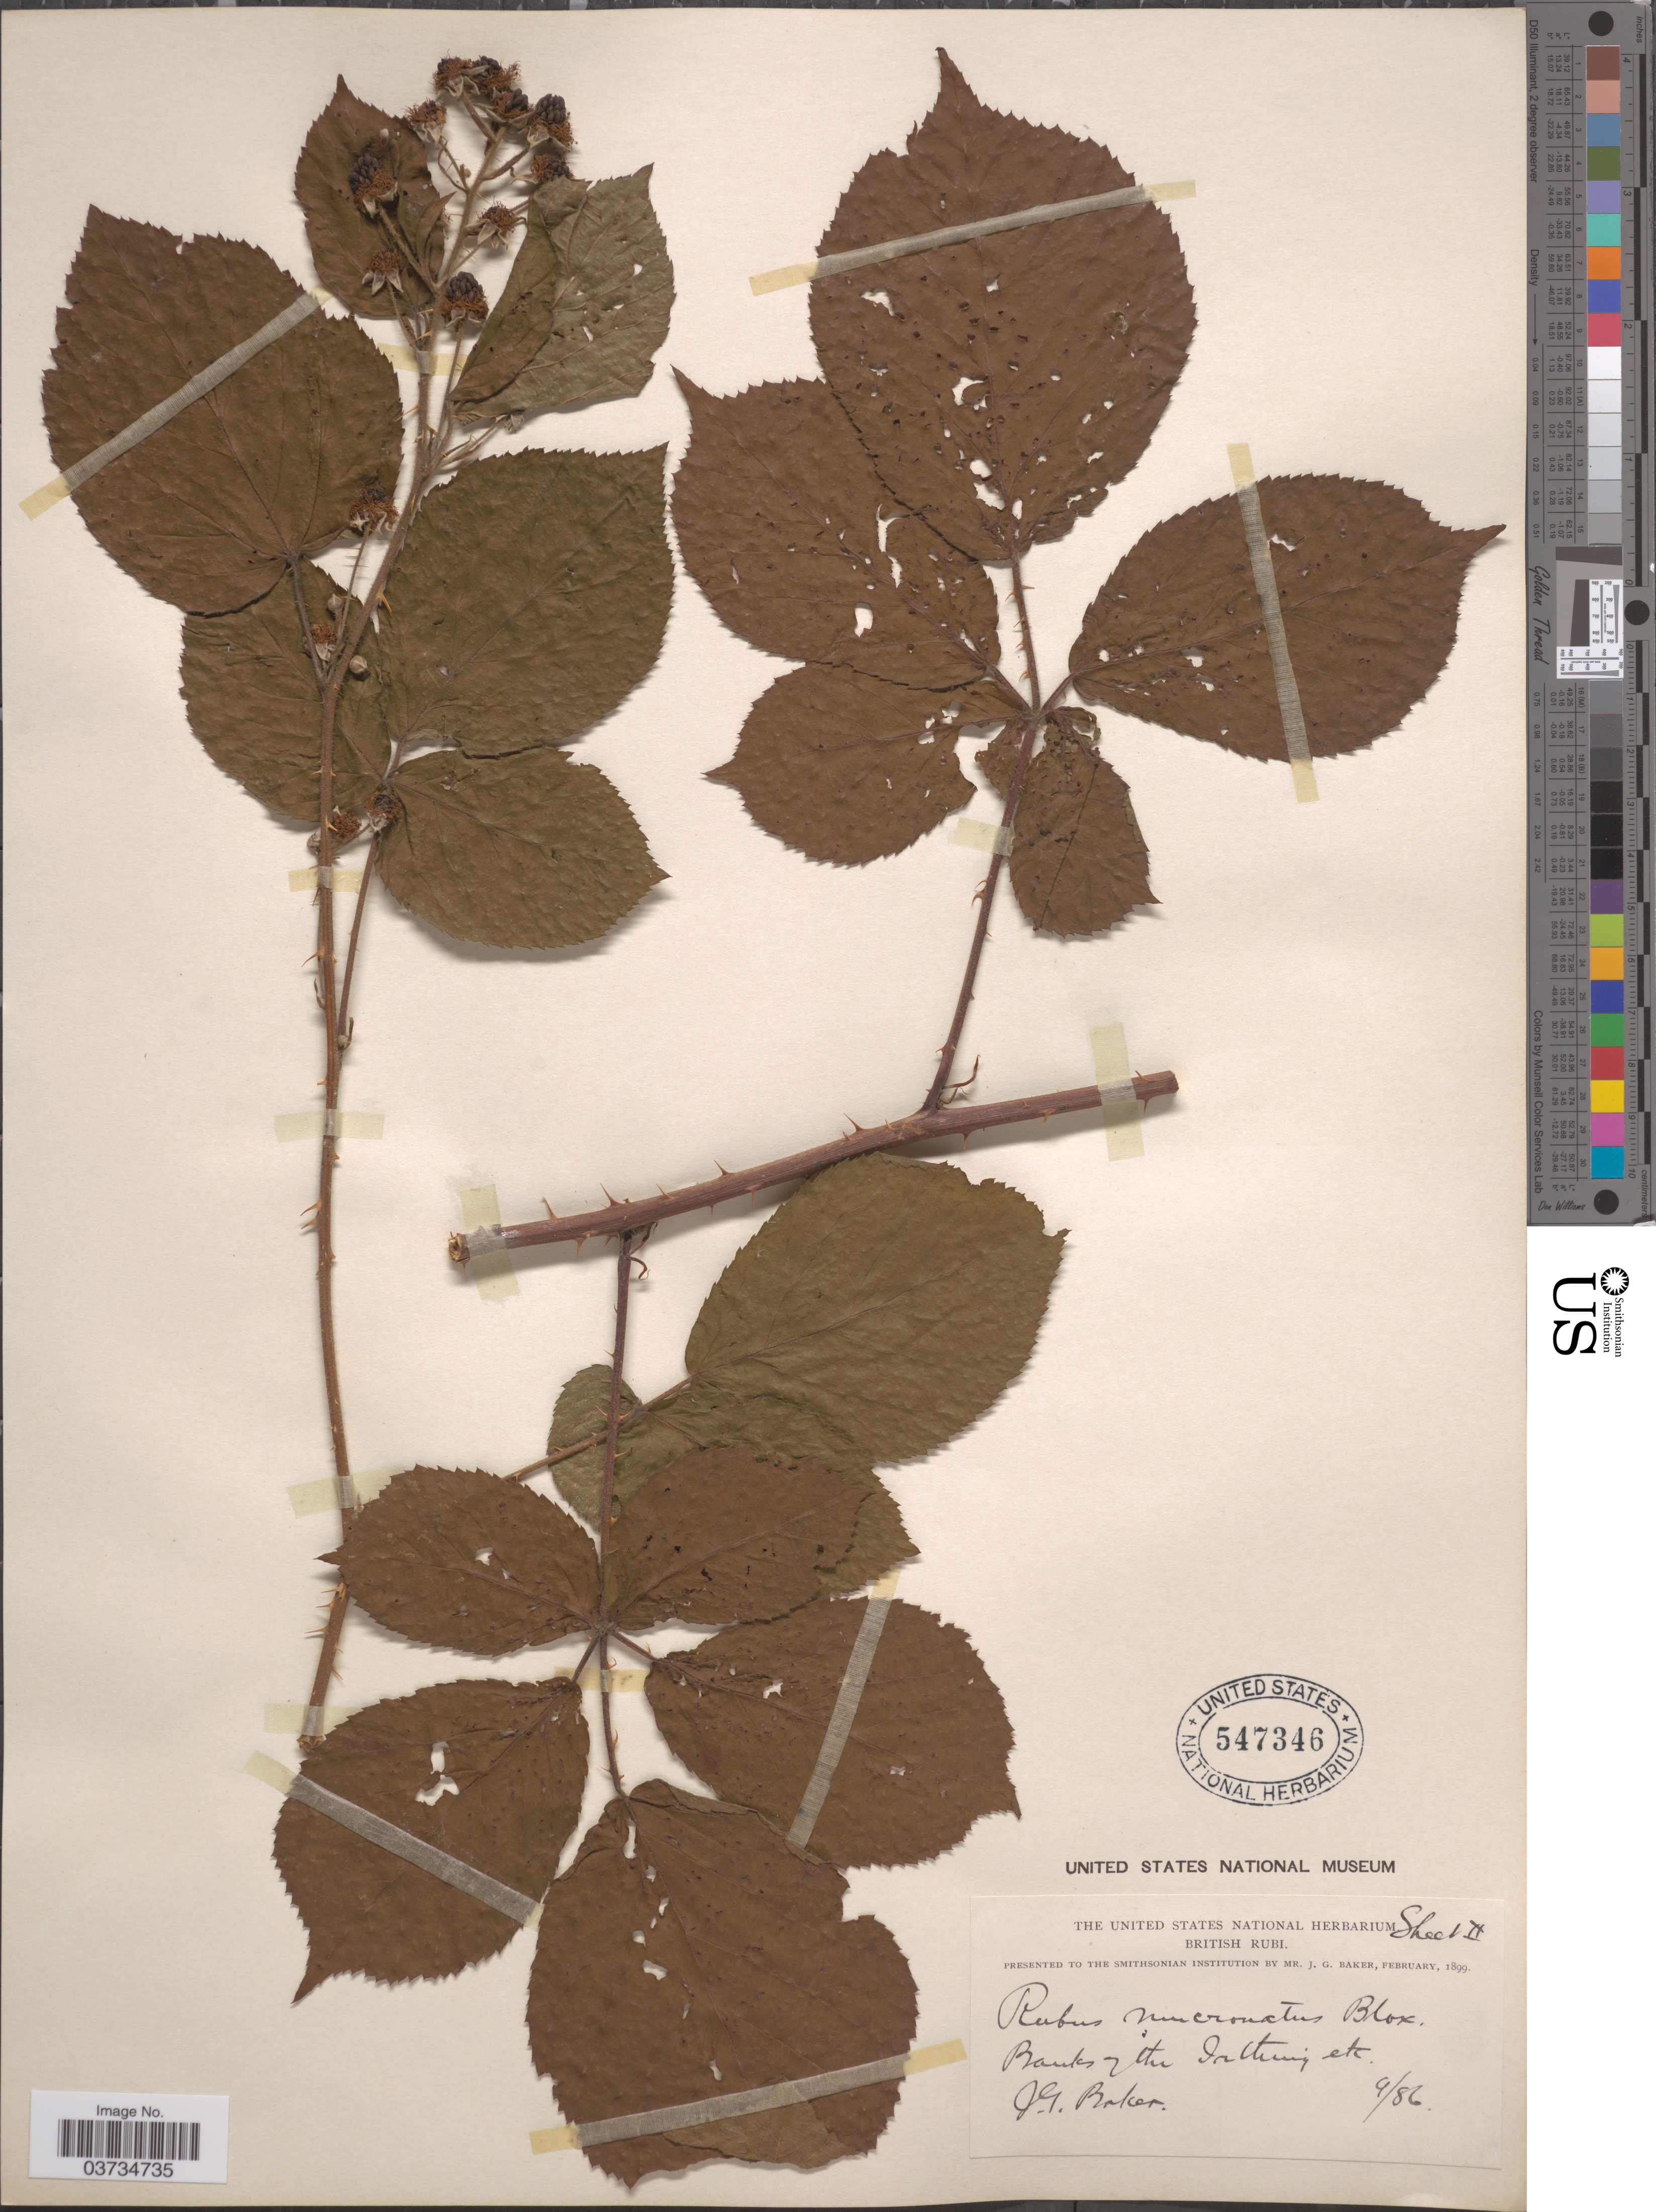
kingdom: Plantae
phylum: Tracheophyta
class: Magnoliopsida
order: Rosales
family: Rosaceae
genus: Rubus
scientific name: Rubus mucronatus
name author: Ser.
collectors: J. G. Baker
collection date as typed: Transcribed d/m/y: /9/86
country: United Kingdom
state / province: England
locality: Banks of the Irthing etc.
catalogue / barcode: US 547346